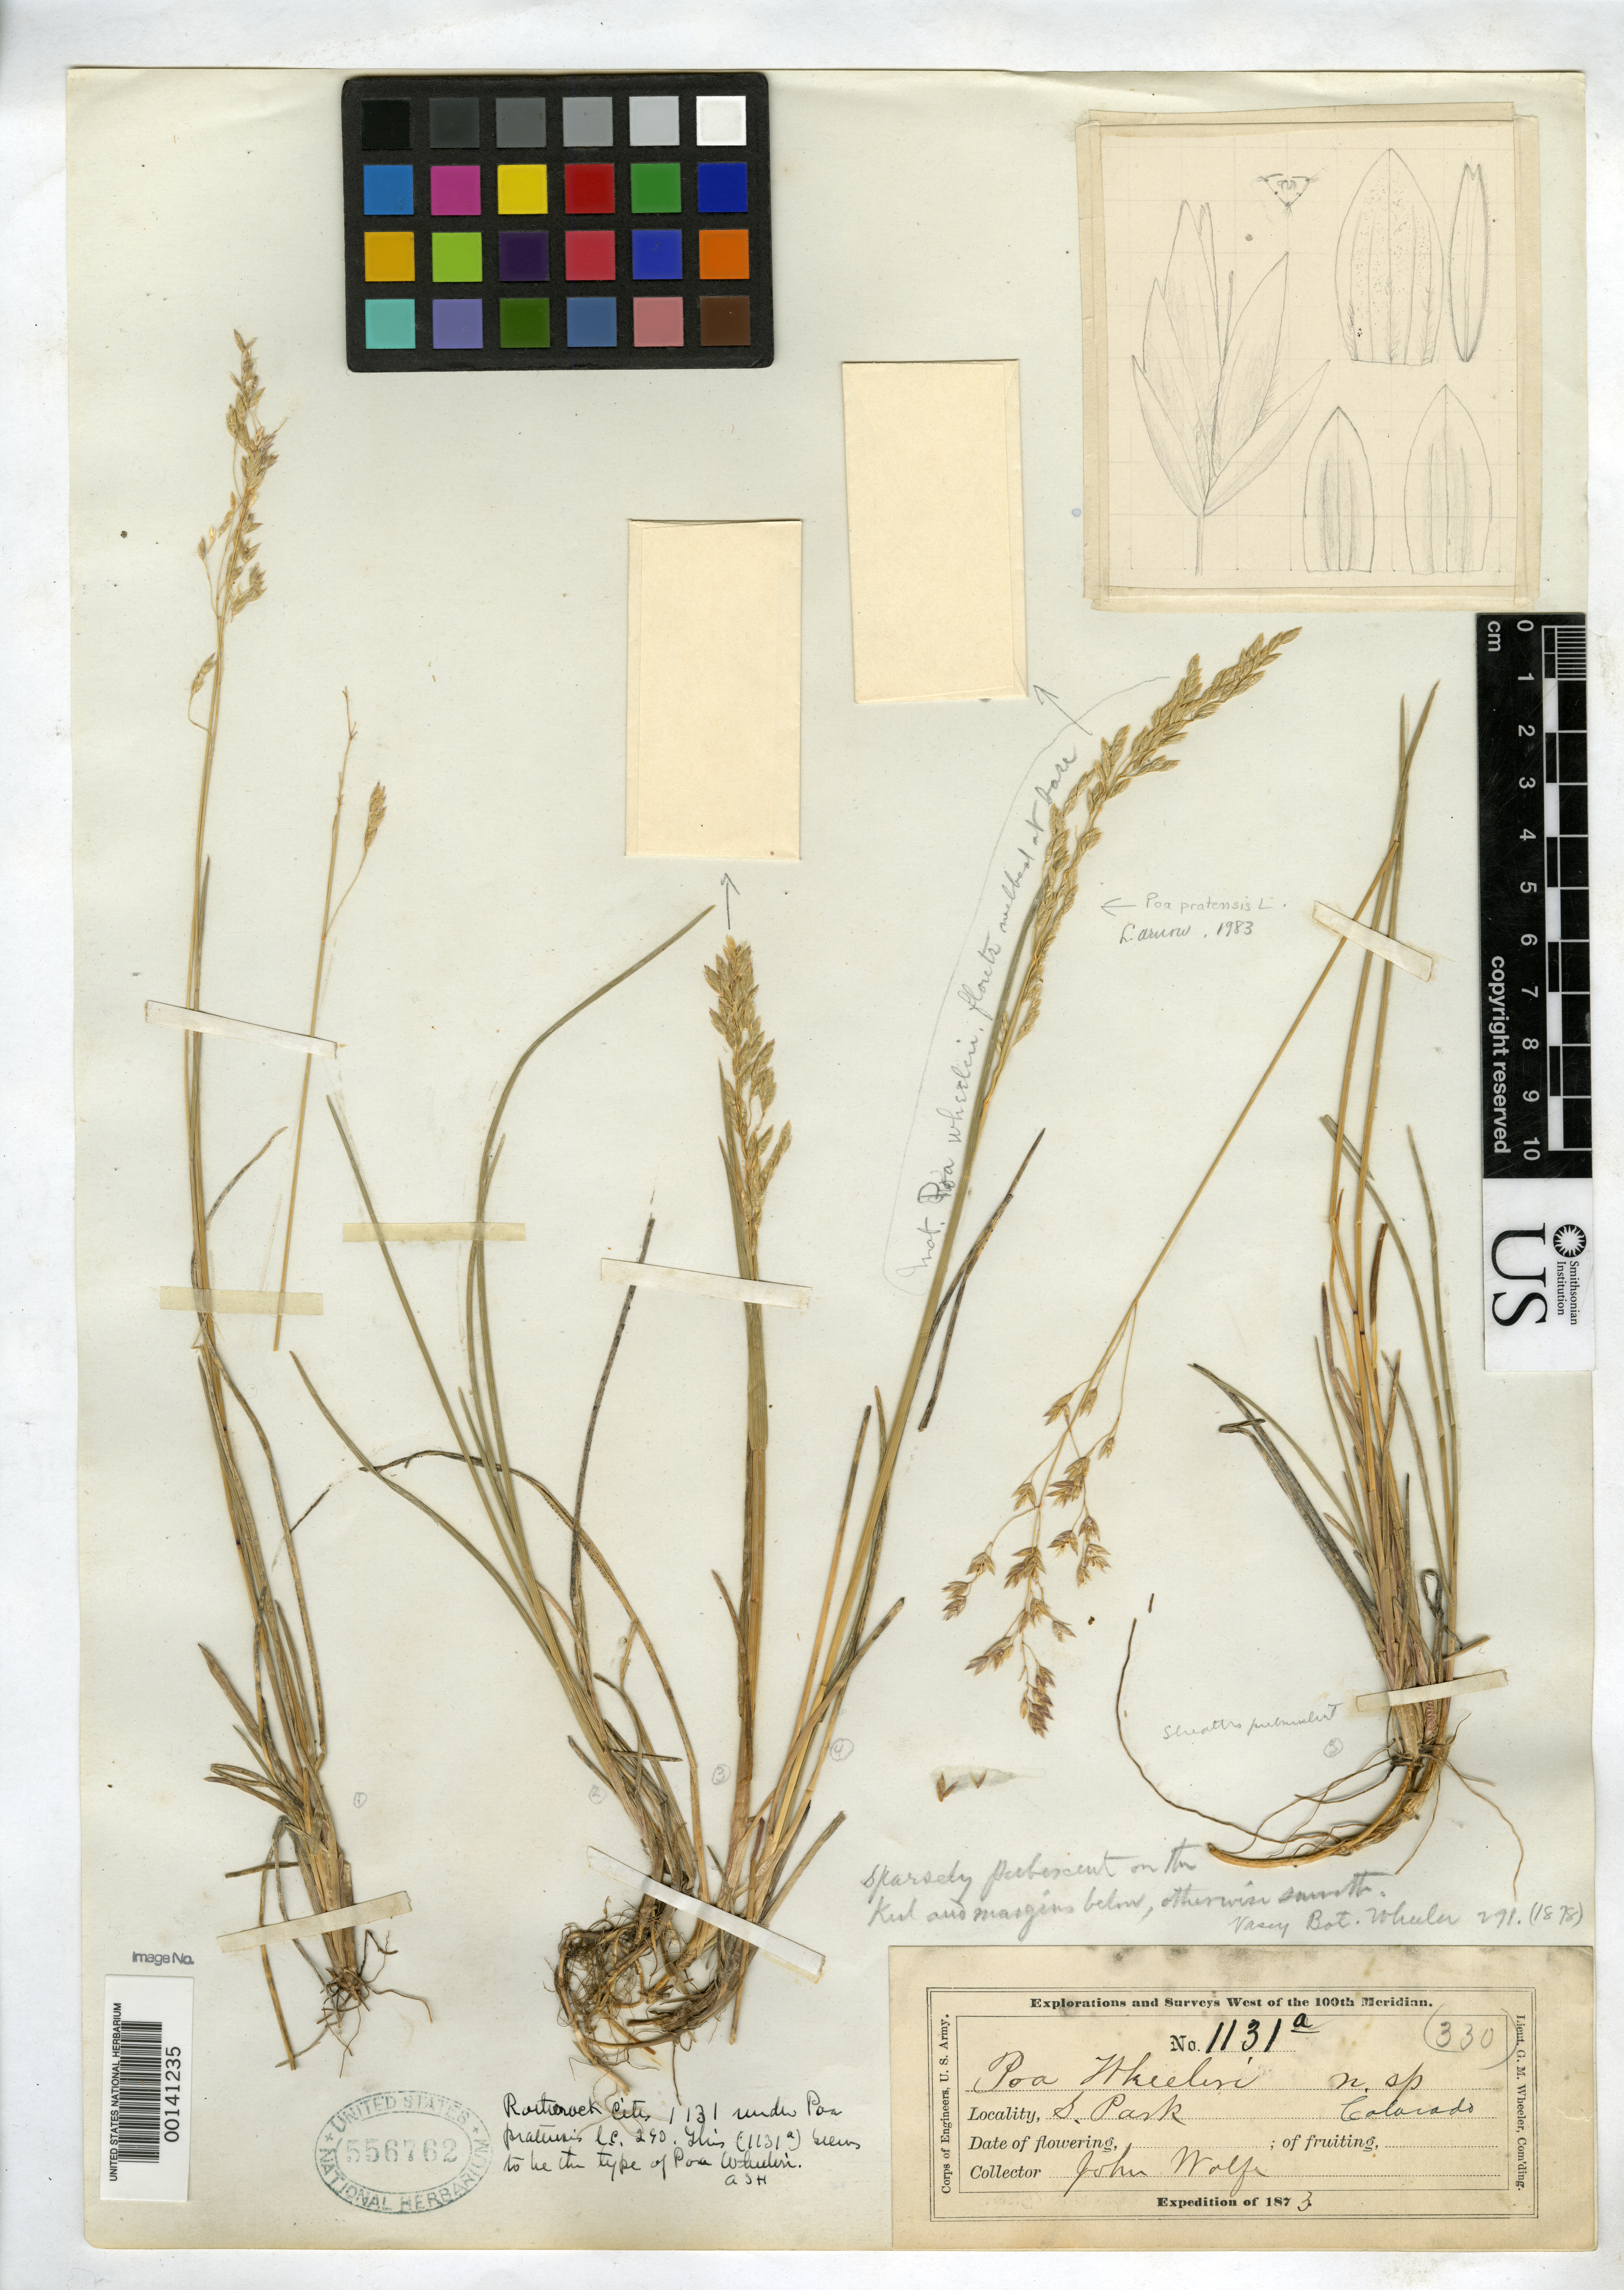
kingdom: Plantae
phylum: Tracheophyta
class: Liliopsida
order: Poales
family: Poaceae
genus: Poa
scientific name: Poa wheeleri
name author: Vasey in G.M. Wheeler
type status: Holotype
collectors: J. Wolfe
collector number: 1131a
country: United States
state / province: Colorado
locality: South Park.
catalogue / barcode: US 556762